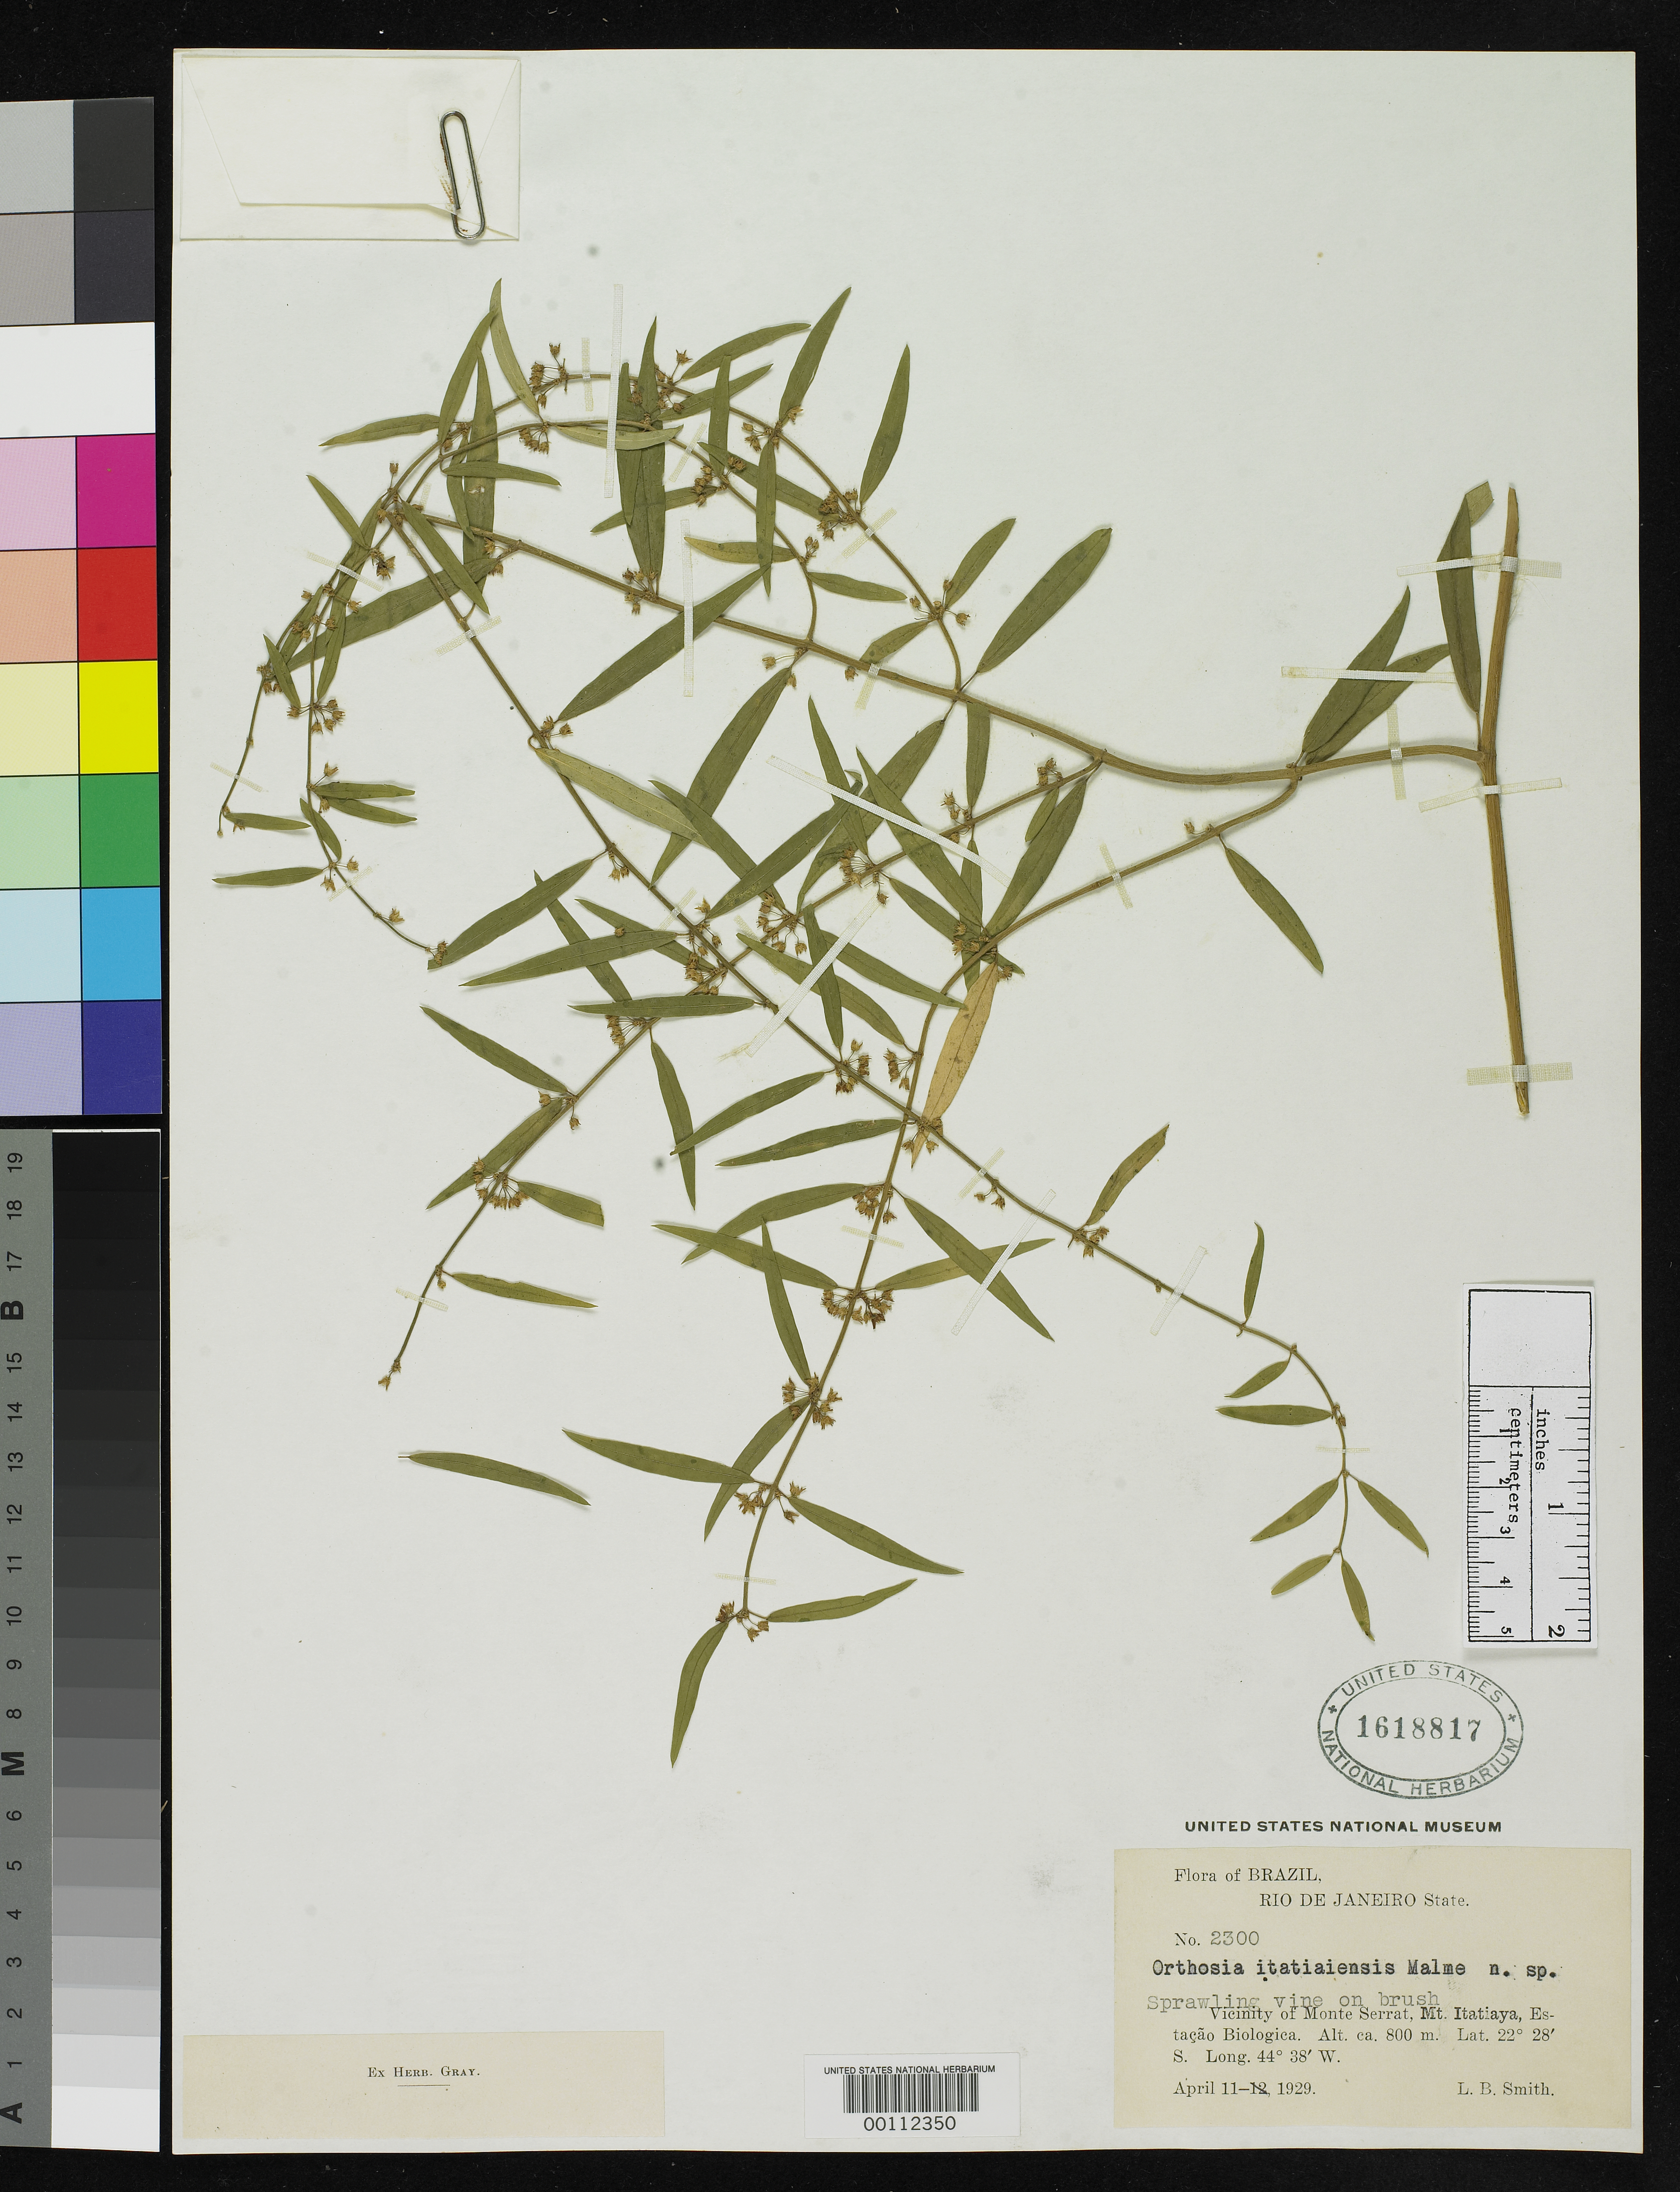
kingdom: Plantae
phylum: Tracheophyta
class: Magnoliopsida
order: Gentianales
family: Apocynaceae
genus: Orthosia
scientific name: Orthosia itatiaiensis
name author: Malme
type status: Isotype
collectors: L. Smith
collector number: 2300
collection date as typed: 11 Apr 1929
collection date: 1929-04-11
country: Brazil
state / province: Rio de Janeiro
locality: Vicinity of Monte Serrat, Mt. Itatiaya, Estacao Biologica.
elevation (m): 800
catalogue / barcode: US 1618817